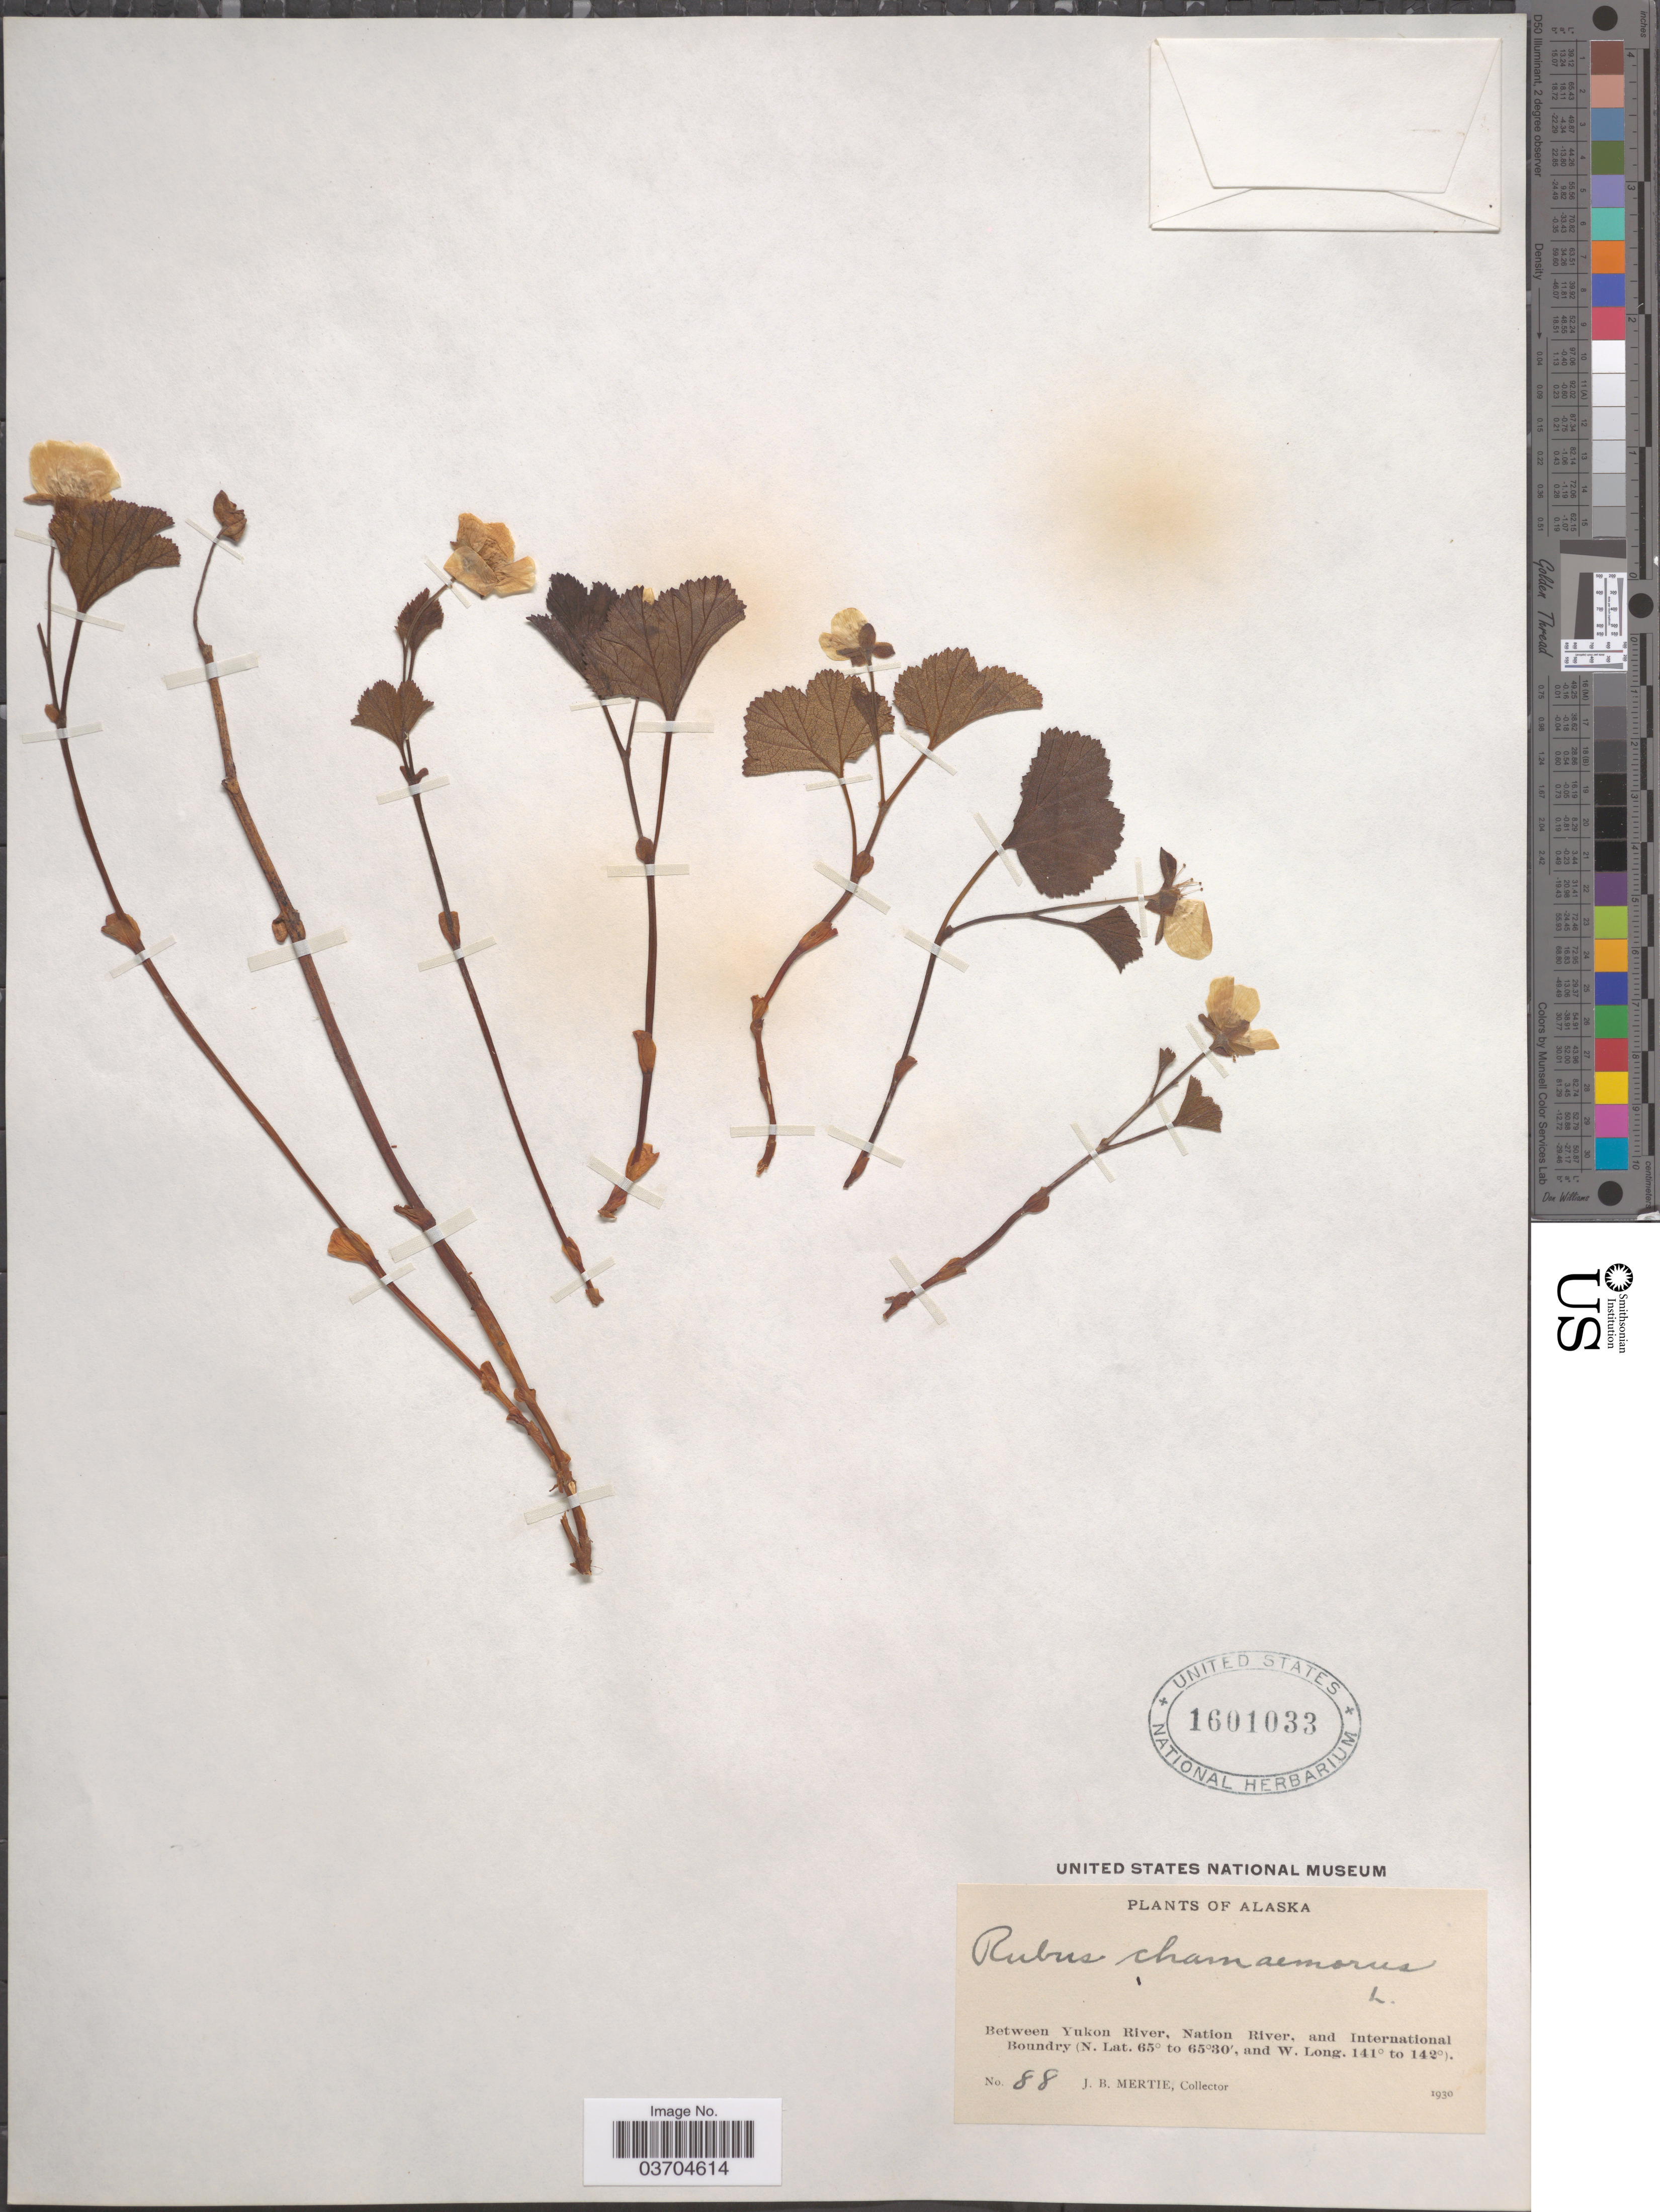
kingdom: Plantae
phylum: Tracheophyta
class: Magnoliopsida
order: Rosales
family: Rosaceae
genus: Rubus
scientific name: Rubus chamaemorus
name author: L.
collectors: J. Mertie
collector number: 88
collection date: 1930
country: United States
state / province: Alaska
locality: Between Yukon River, Nation River, and International Boundary.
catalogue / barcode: US 1601033